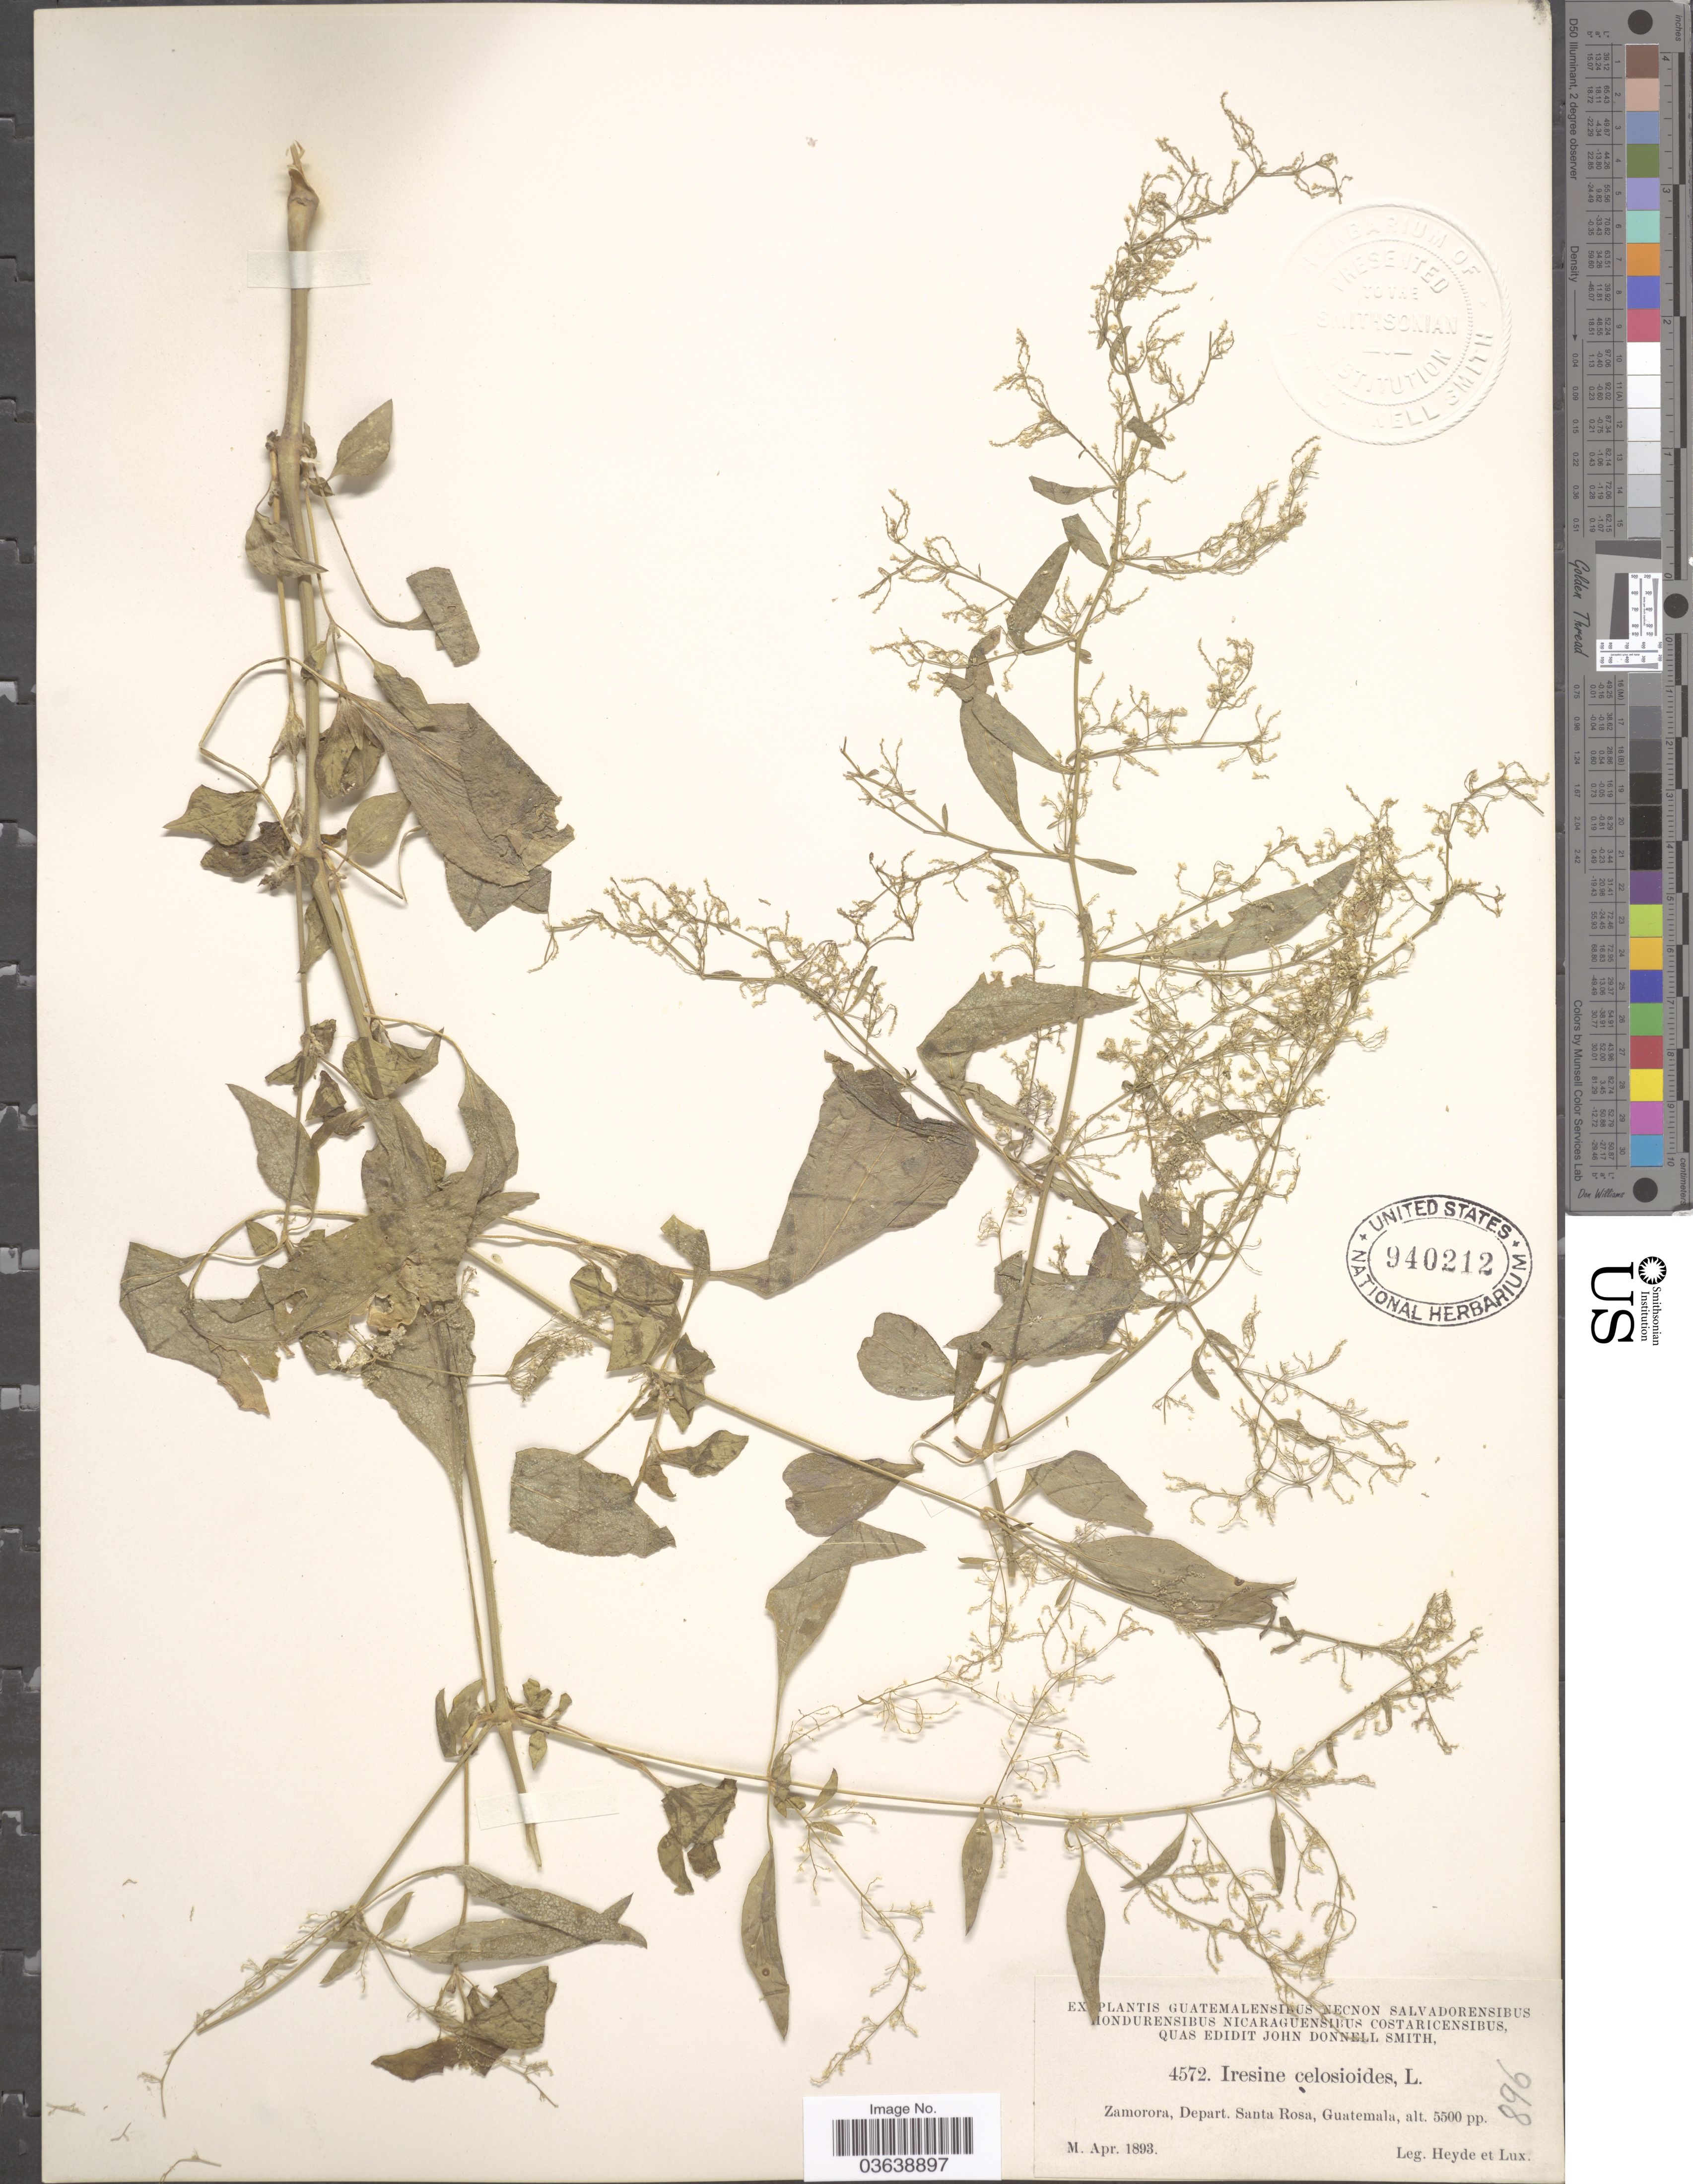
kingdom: Plantae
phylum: Tracheophyta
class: Magnoliopsida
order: Caryophyllales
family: Amaranthaceae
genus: Iresine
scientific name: Iresine celosia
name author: L.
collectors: Heyde & Lux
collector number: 4572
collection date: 1893-04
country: Guatemala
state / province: Santa Rosa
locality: Zamorora, Depart. Santa Rosa.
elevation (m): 1768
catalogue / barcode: US 940212